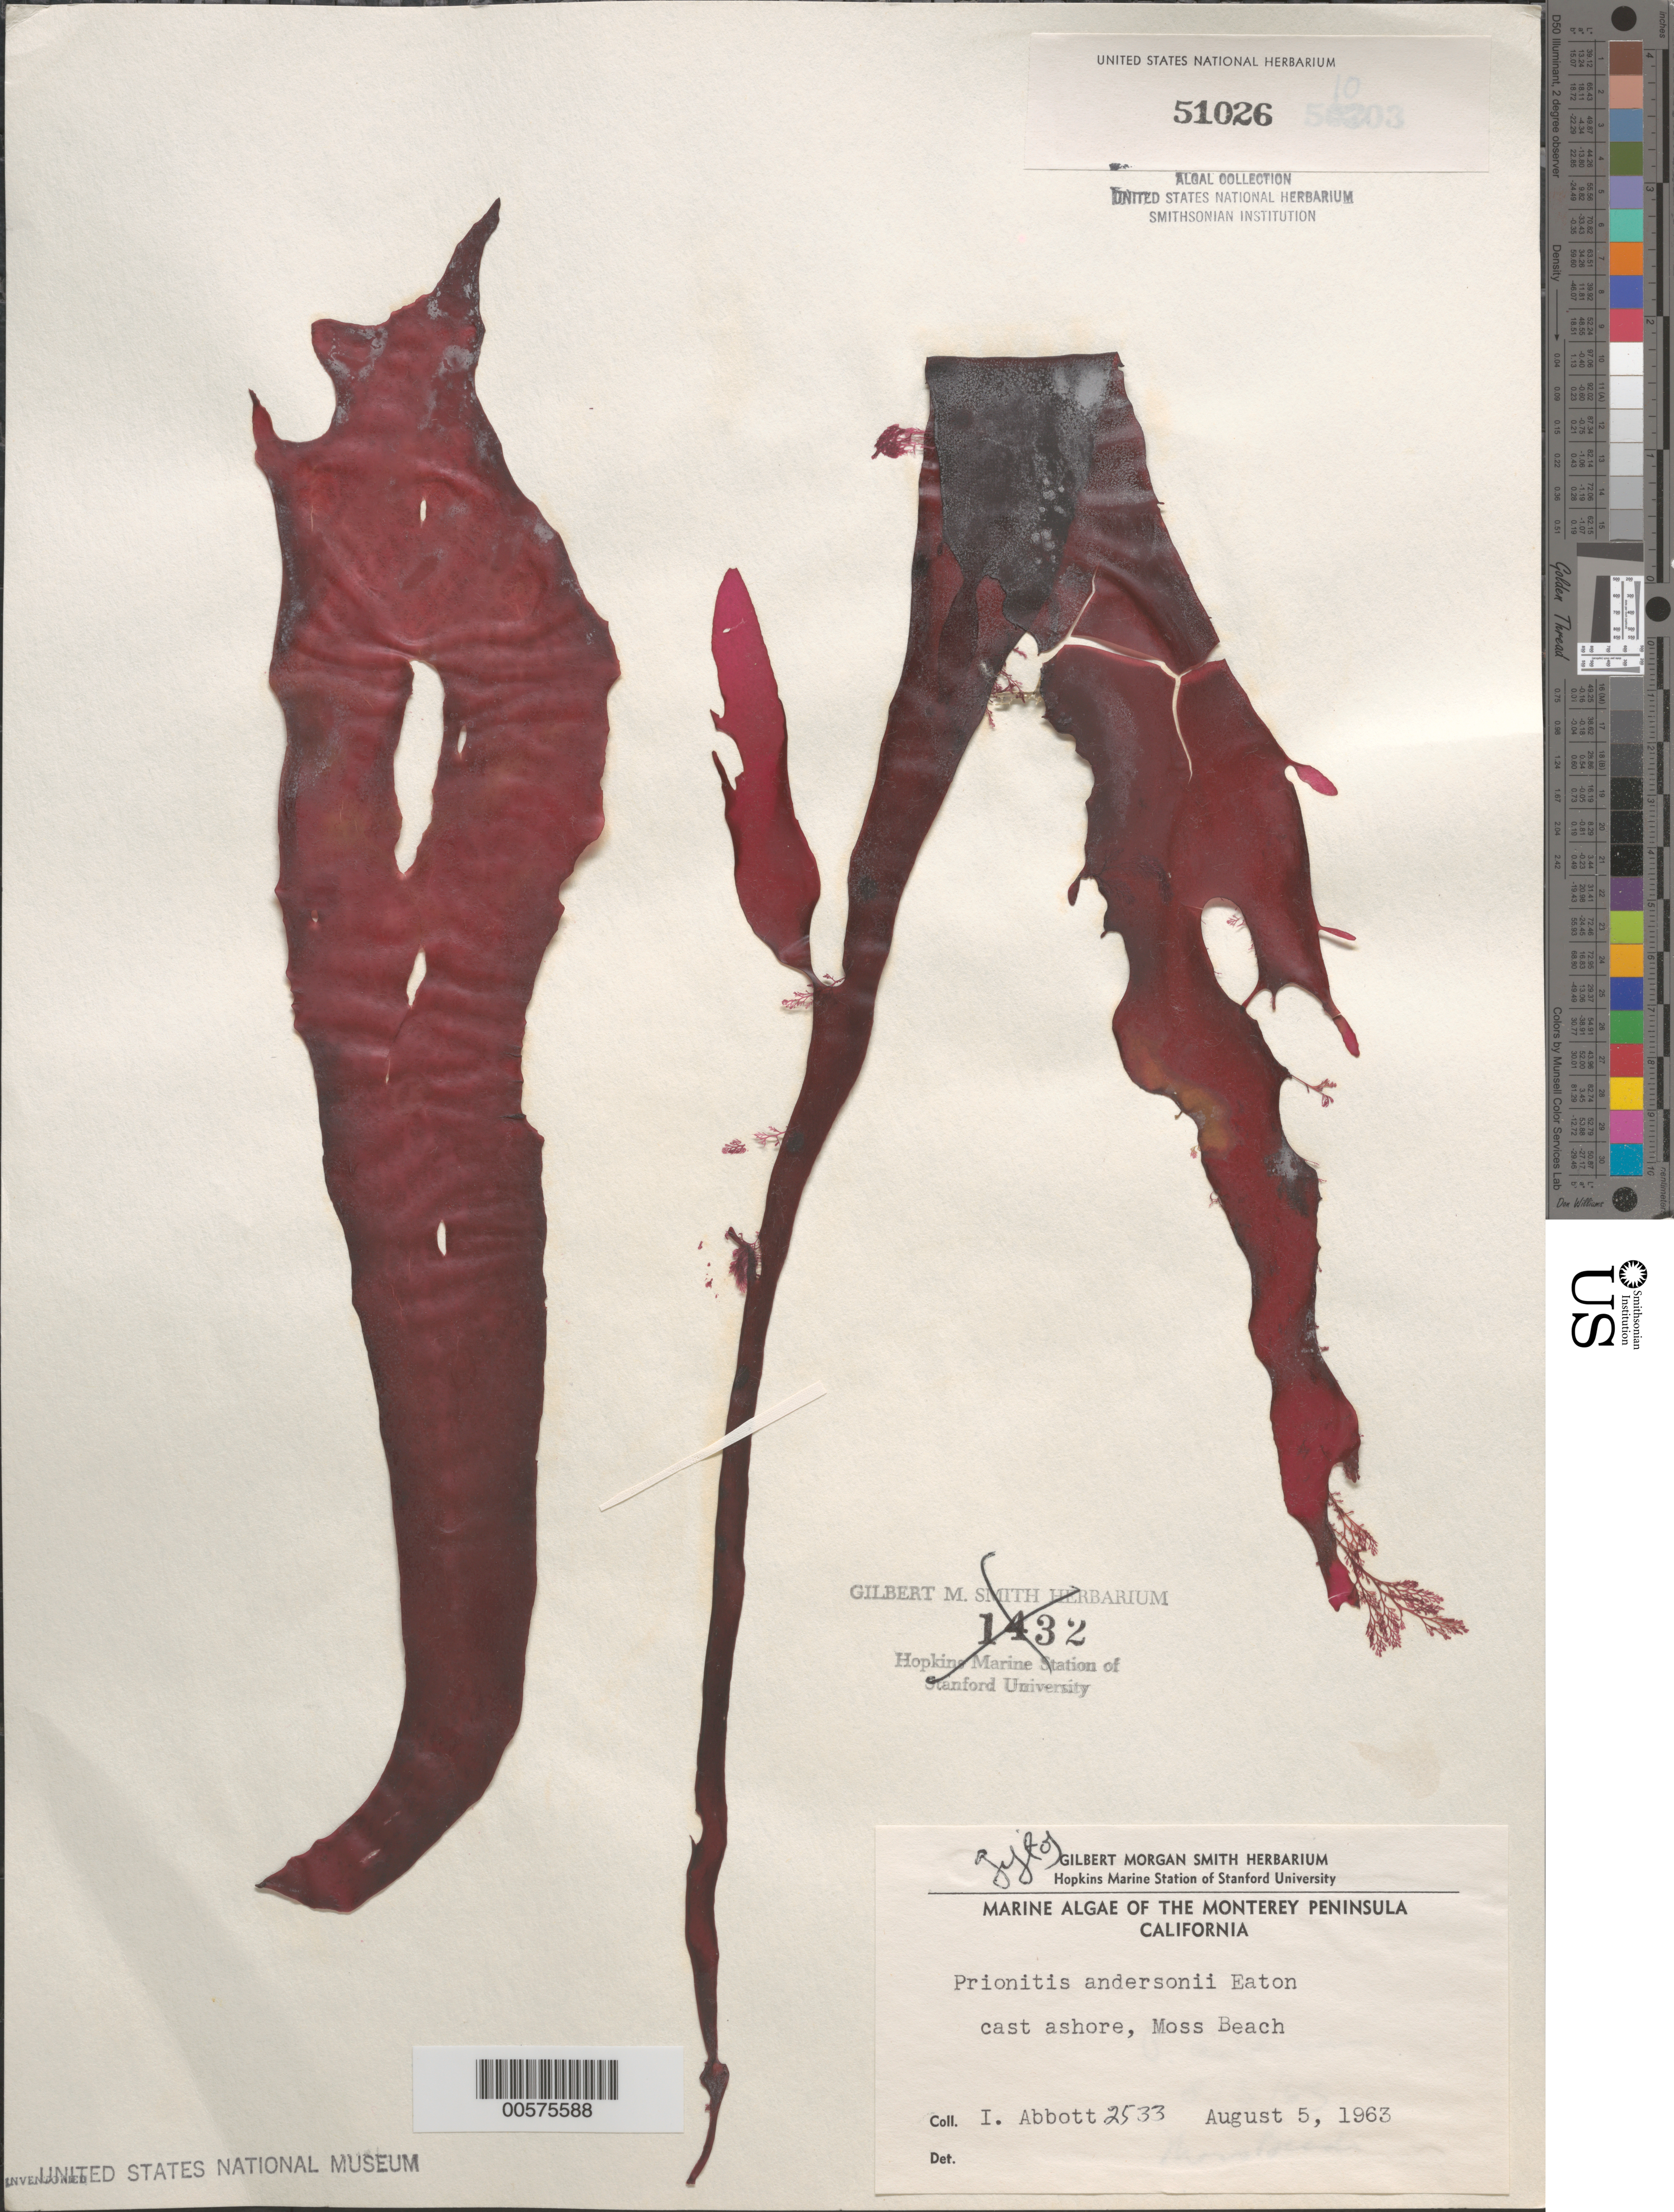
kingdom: Plantae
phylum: Rhodophyta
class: Florideophyceae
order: Cryptonemiales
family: Cryptonemiaceae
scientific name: Prionitis sternbergii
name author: (C. Agardh) J. Agardh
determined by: Algae name updating Project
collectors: I. A. Abbott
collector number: IAA 2533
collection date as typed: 05 Aug 1963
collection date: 1963-08-05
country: United States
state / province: California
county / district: Monterey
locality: Moss Beach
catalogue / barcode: US 51026